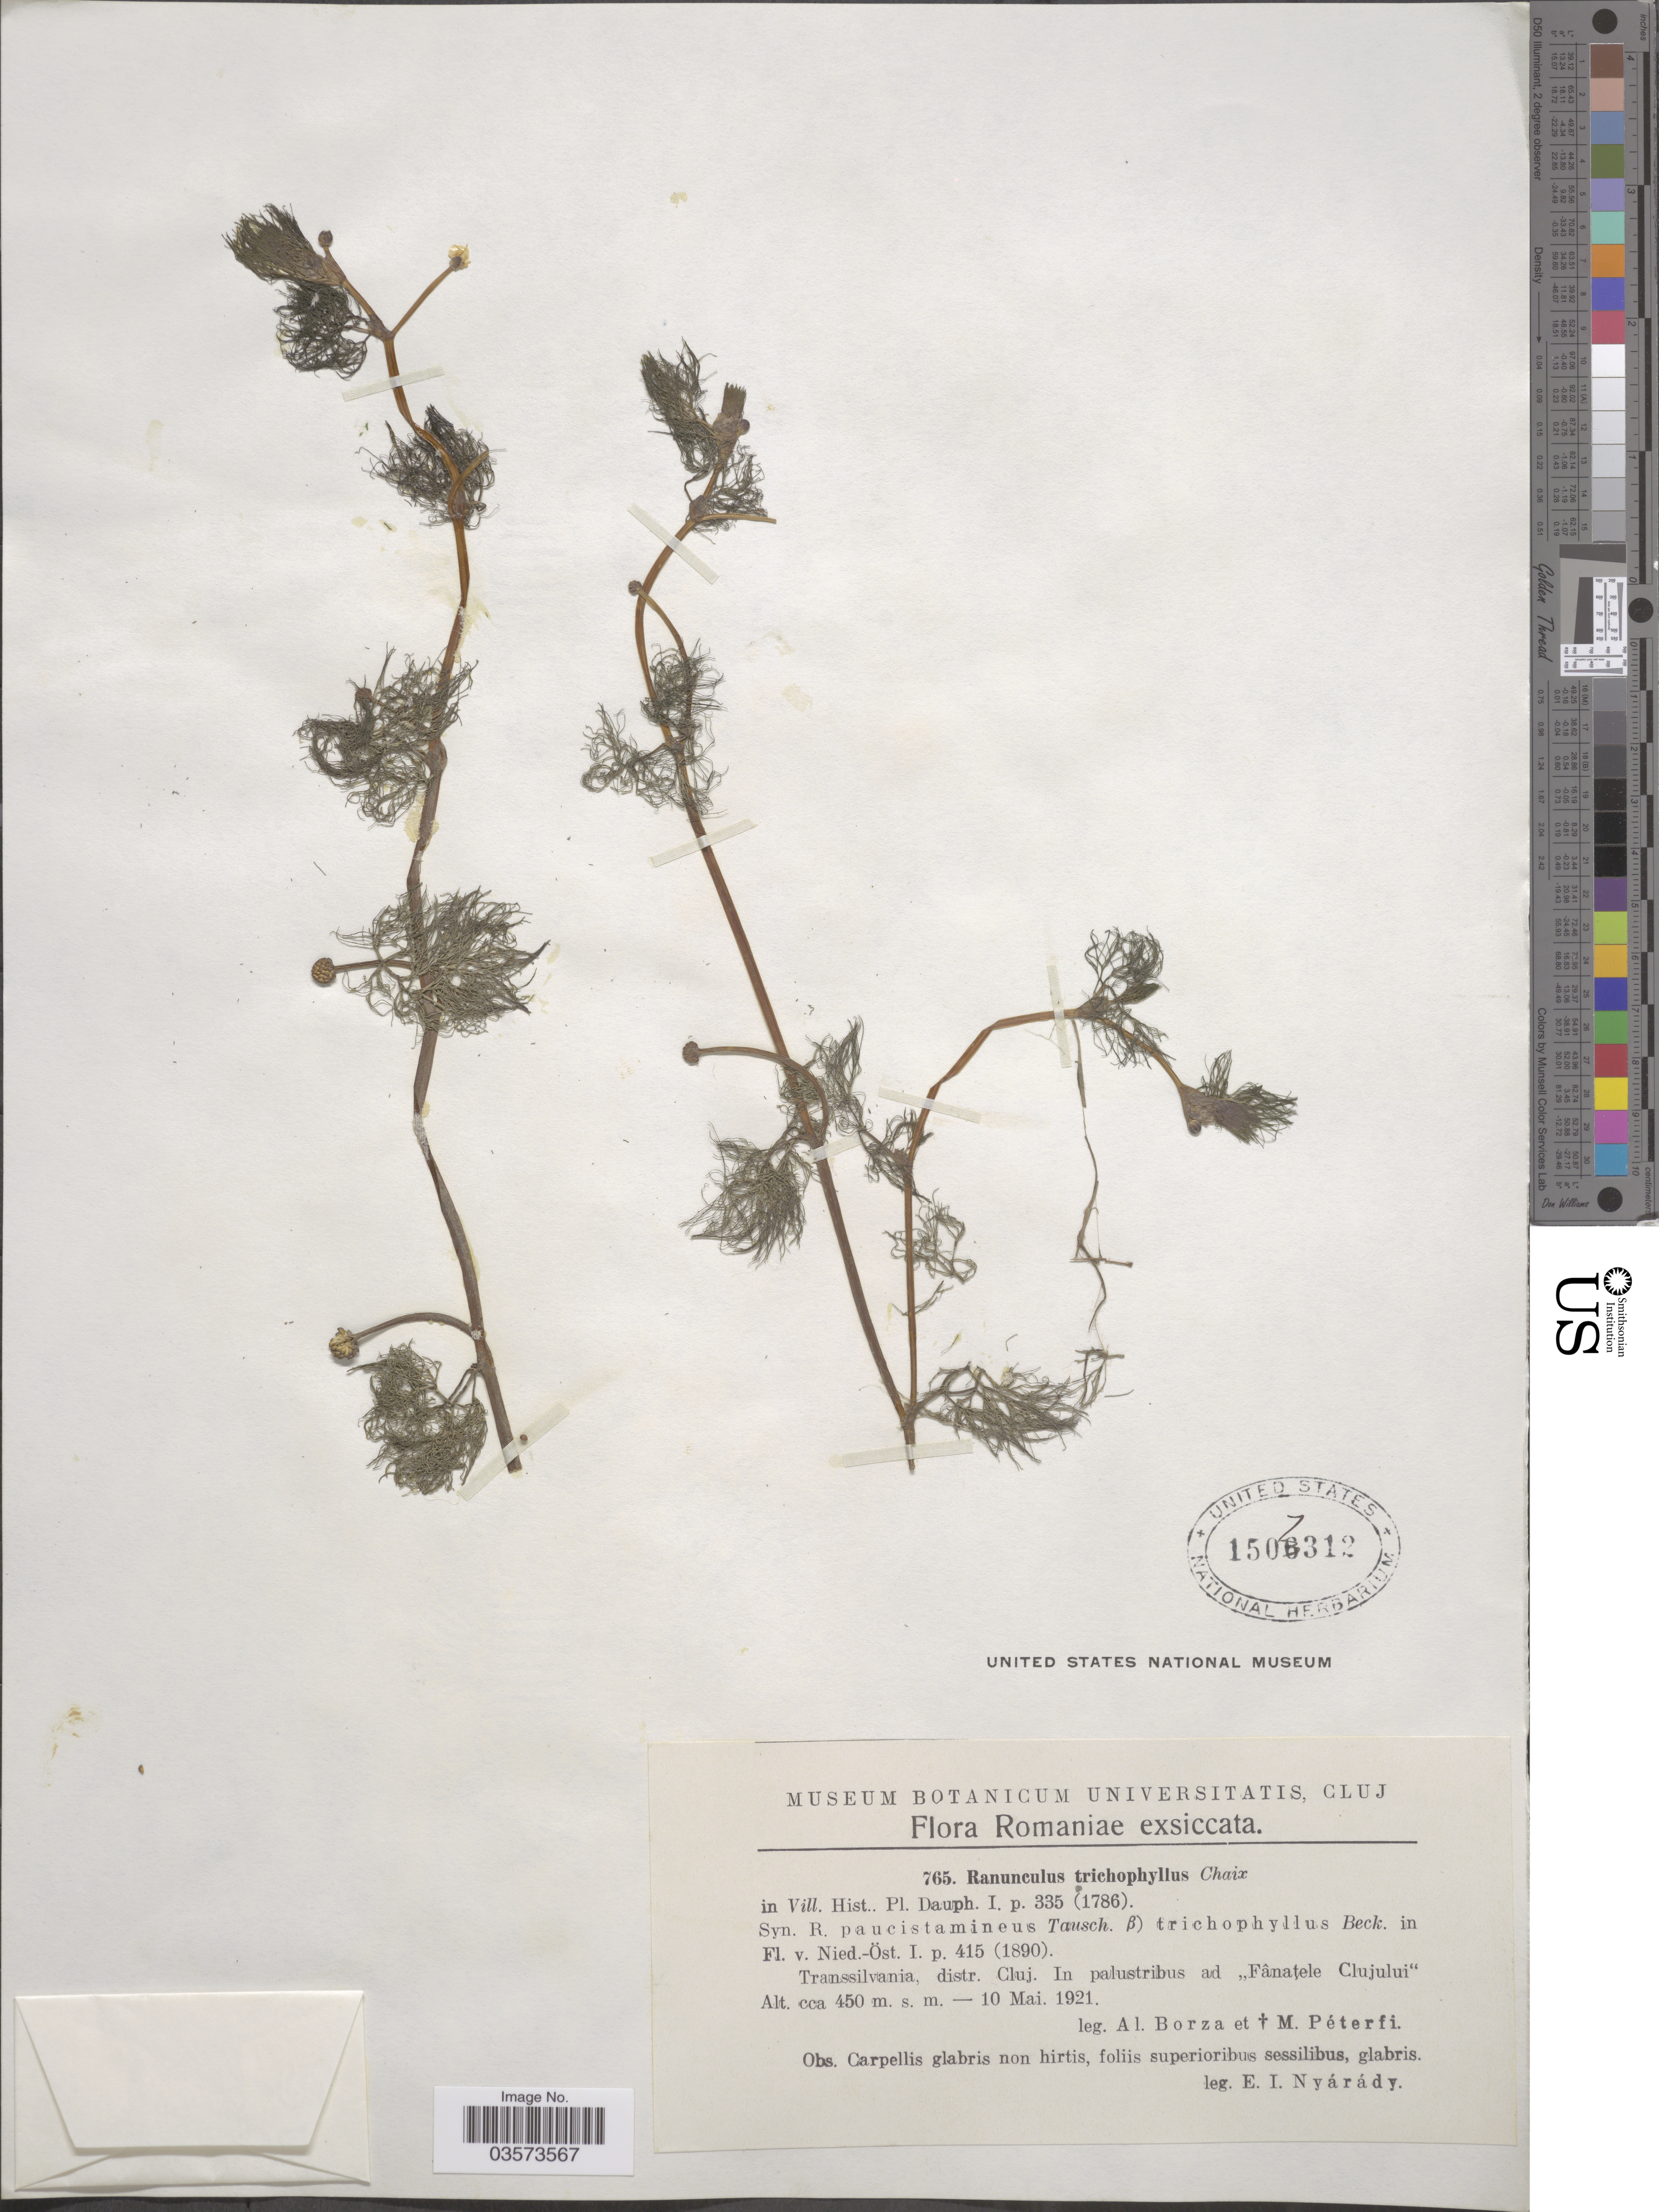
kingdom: Plantae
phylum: Tracheophyta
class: Magnoliopsida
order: Ranunculales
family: Ranunculaceae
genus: Ranunculus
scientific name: Ranunculus trichophyllus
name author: Chaix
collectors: A. Borza, M. Péterfi & E. Nyárády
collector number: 765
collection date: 1921-05-10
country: Romania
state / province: Cluj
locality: Transsilvania, distr. In palustribus ad "Fânatele Clujului".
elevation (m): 450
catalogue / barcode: US 1507312